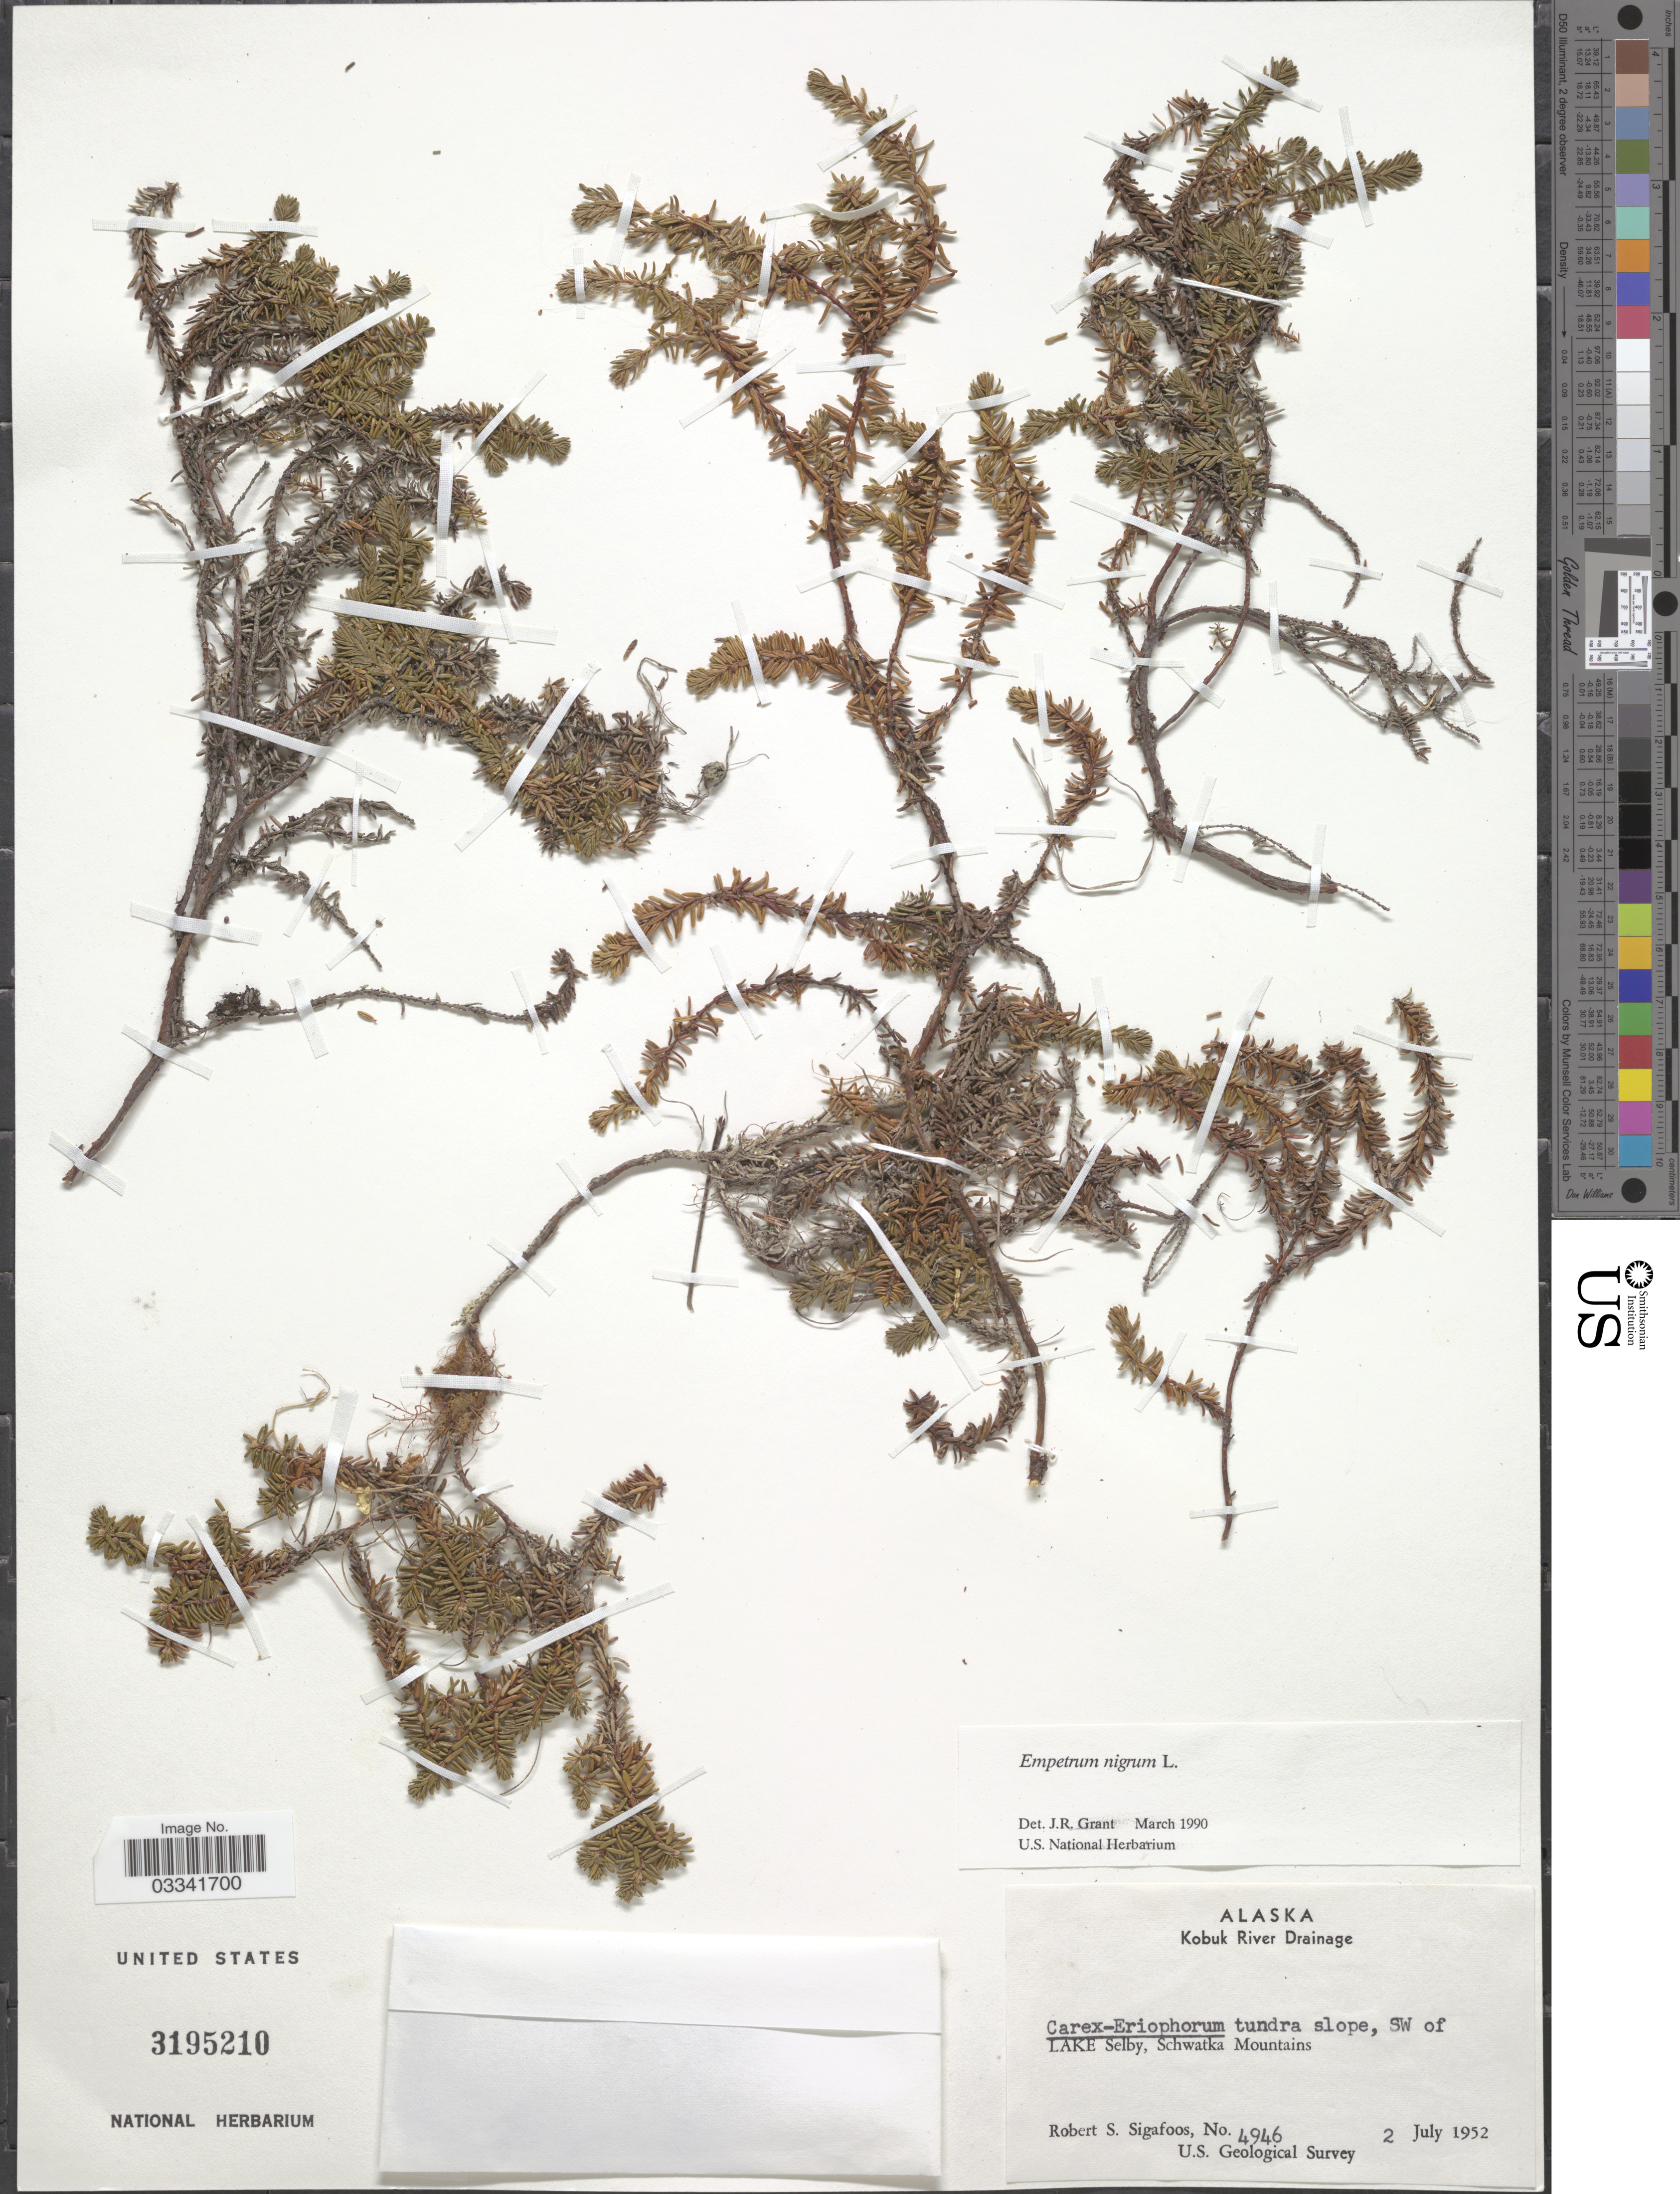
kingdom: Plantae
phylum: Tracheophyta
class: Magnoliopsida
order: Ericales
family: Ericaceae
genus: Empetrum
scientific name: Empetrum nigrum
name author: L.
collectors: R. Sigafoos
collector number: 4946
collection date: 1952-07-02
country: United States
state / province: Alaska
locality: Kobuk River Drainage. SW of Lake Selby, Schwatka Mountains.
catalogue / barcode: US 3195210